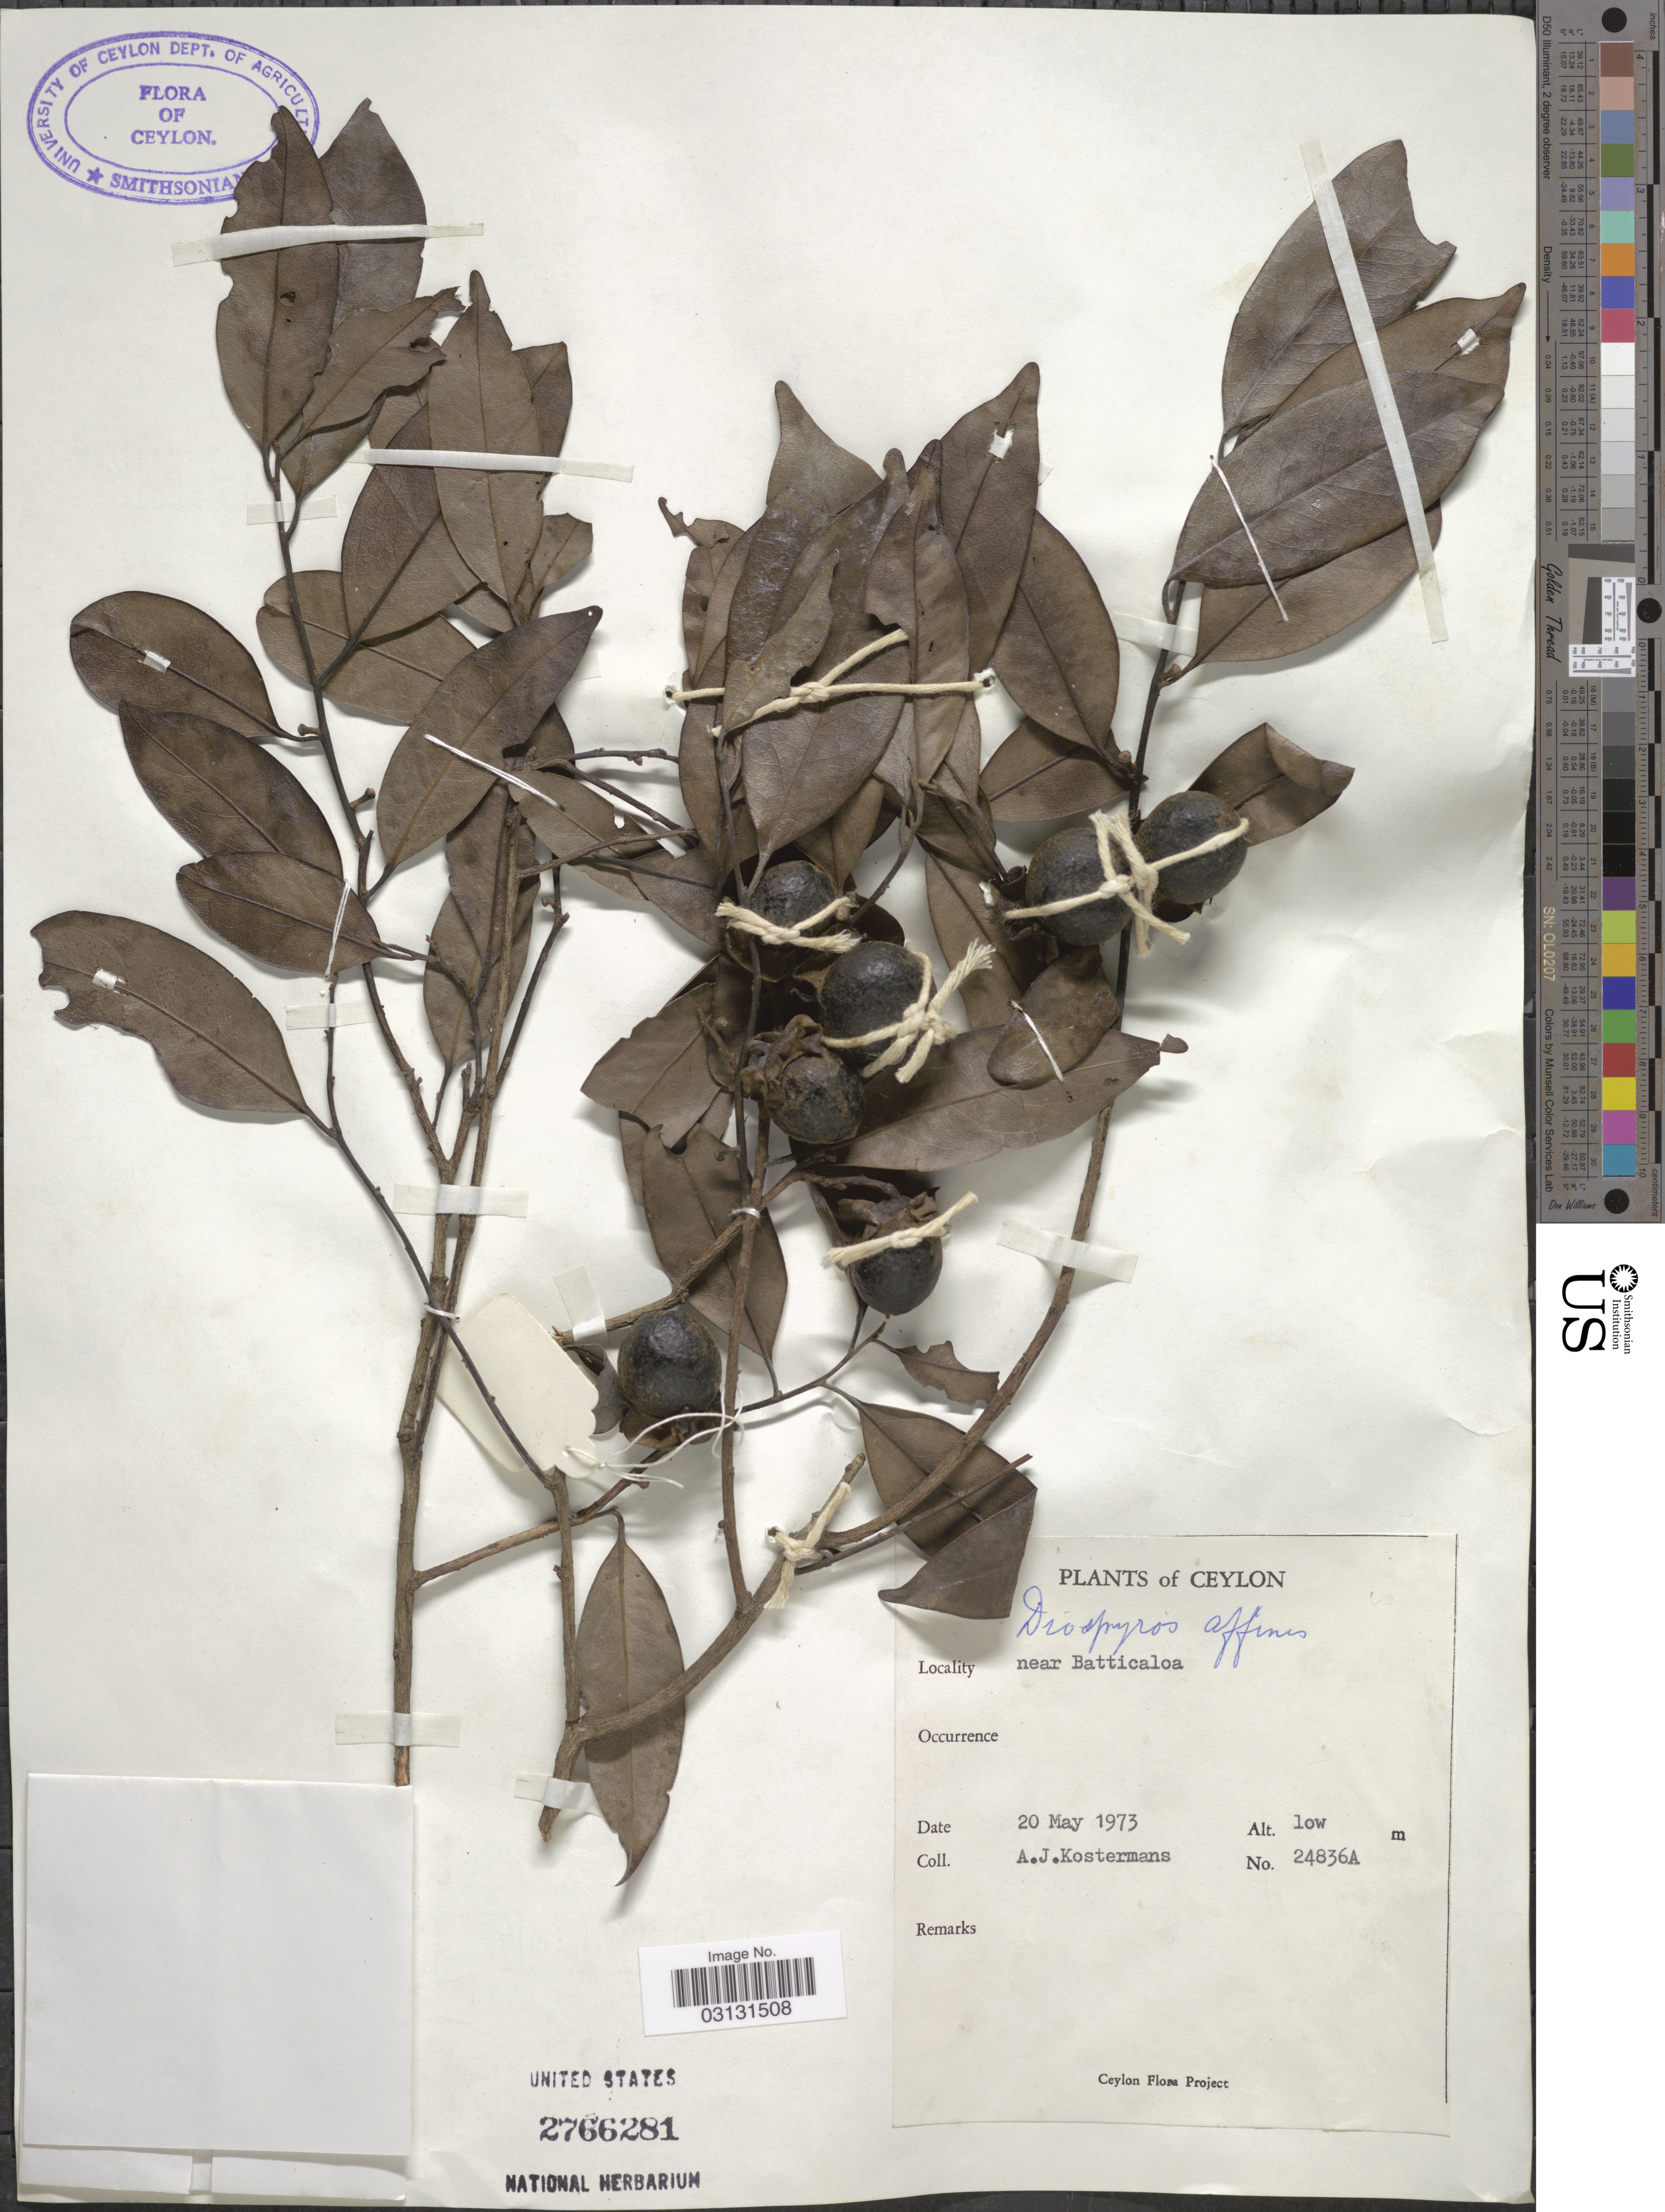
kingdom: Plantae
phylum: Tracheophyta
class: Magnoliopsida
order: Ericales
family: Ebenaceae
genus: Diospyros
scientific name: Diospyros affinis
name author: Thwaites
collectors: A. J. G. Kostermans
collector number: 24836A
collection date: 1973-05-20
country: Sri Lanka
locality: Ceylon, near Batticaloa.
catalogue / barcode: US 2766281